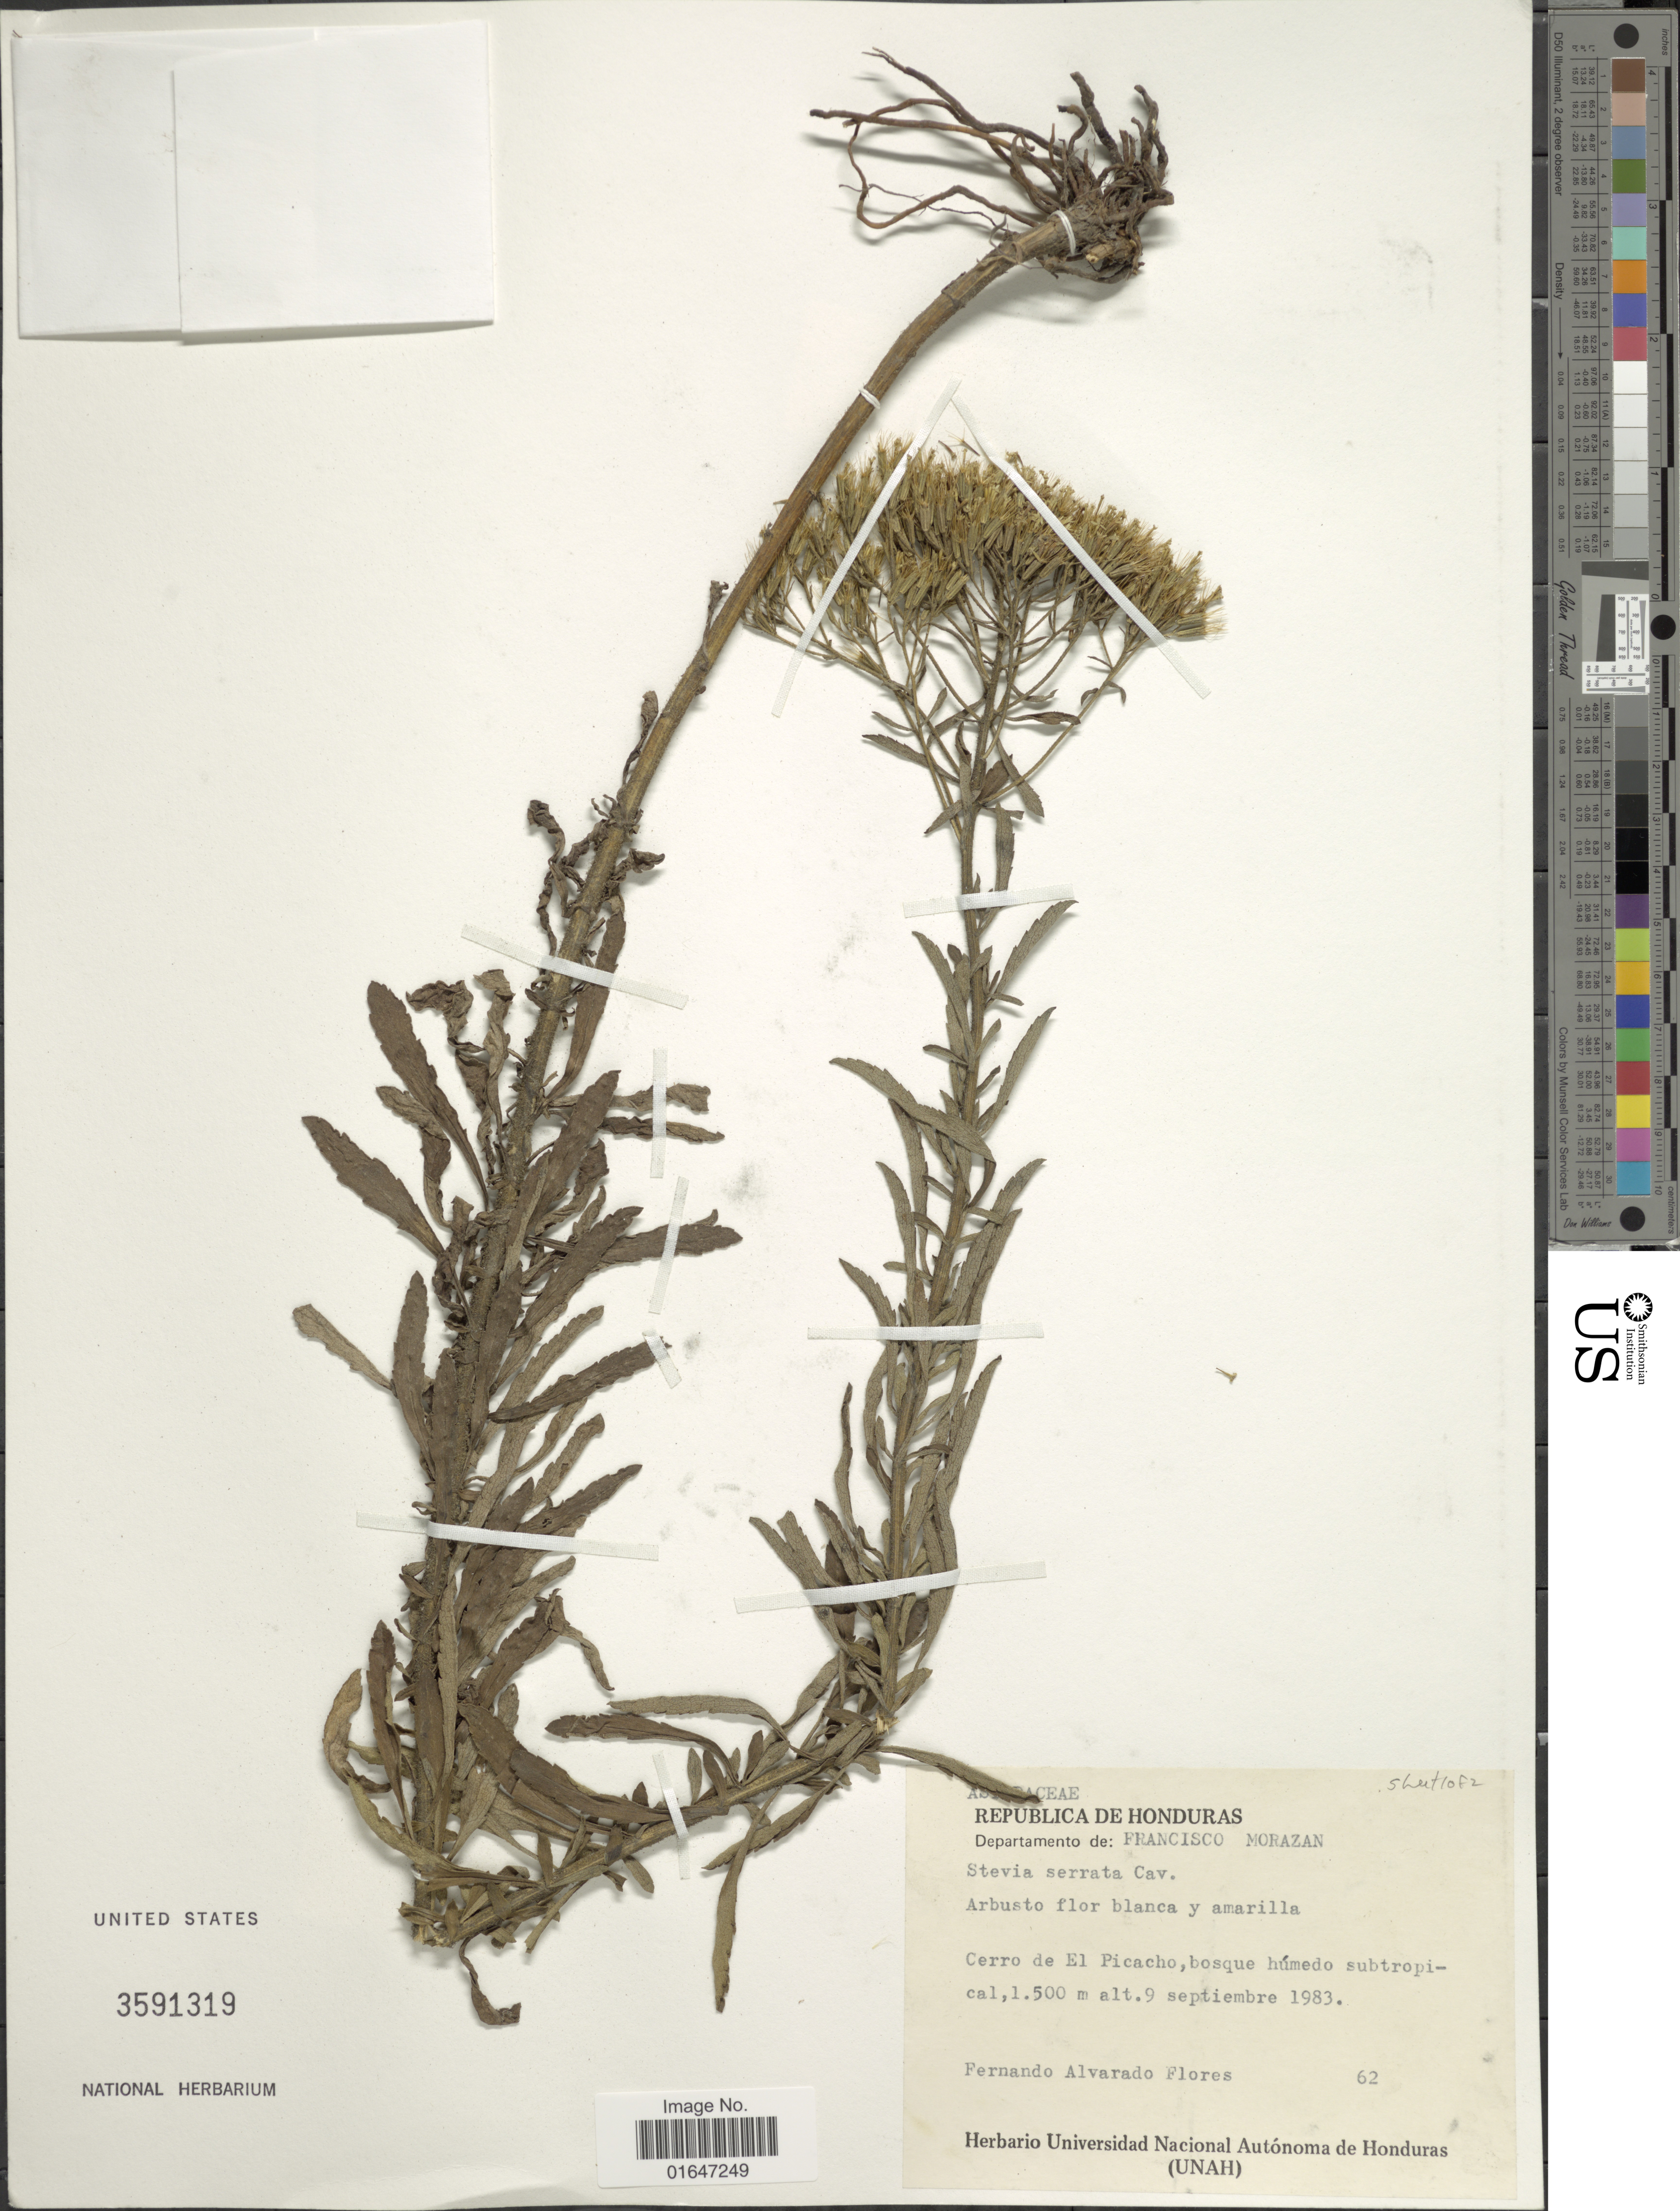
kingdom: Plantae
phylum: Tracheophyta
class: Magnoliopsida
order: Asterales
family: Asteraceae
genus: Stevia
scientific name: Stevia serrata var. arguta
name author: B.L. Rob.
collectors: F. Flores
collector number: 62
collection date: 1983-09-09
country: Honduras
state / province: Fco. Morazán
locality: Cerro de El Picacho, Bosque humedo suntropiscal.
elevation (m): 1500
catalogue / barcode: US 3591319